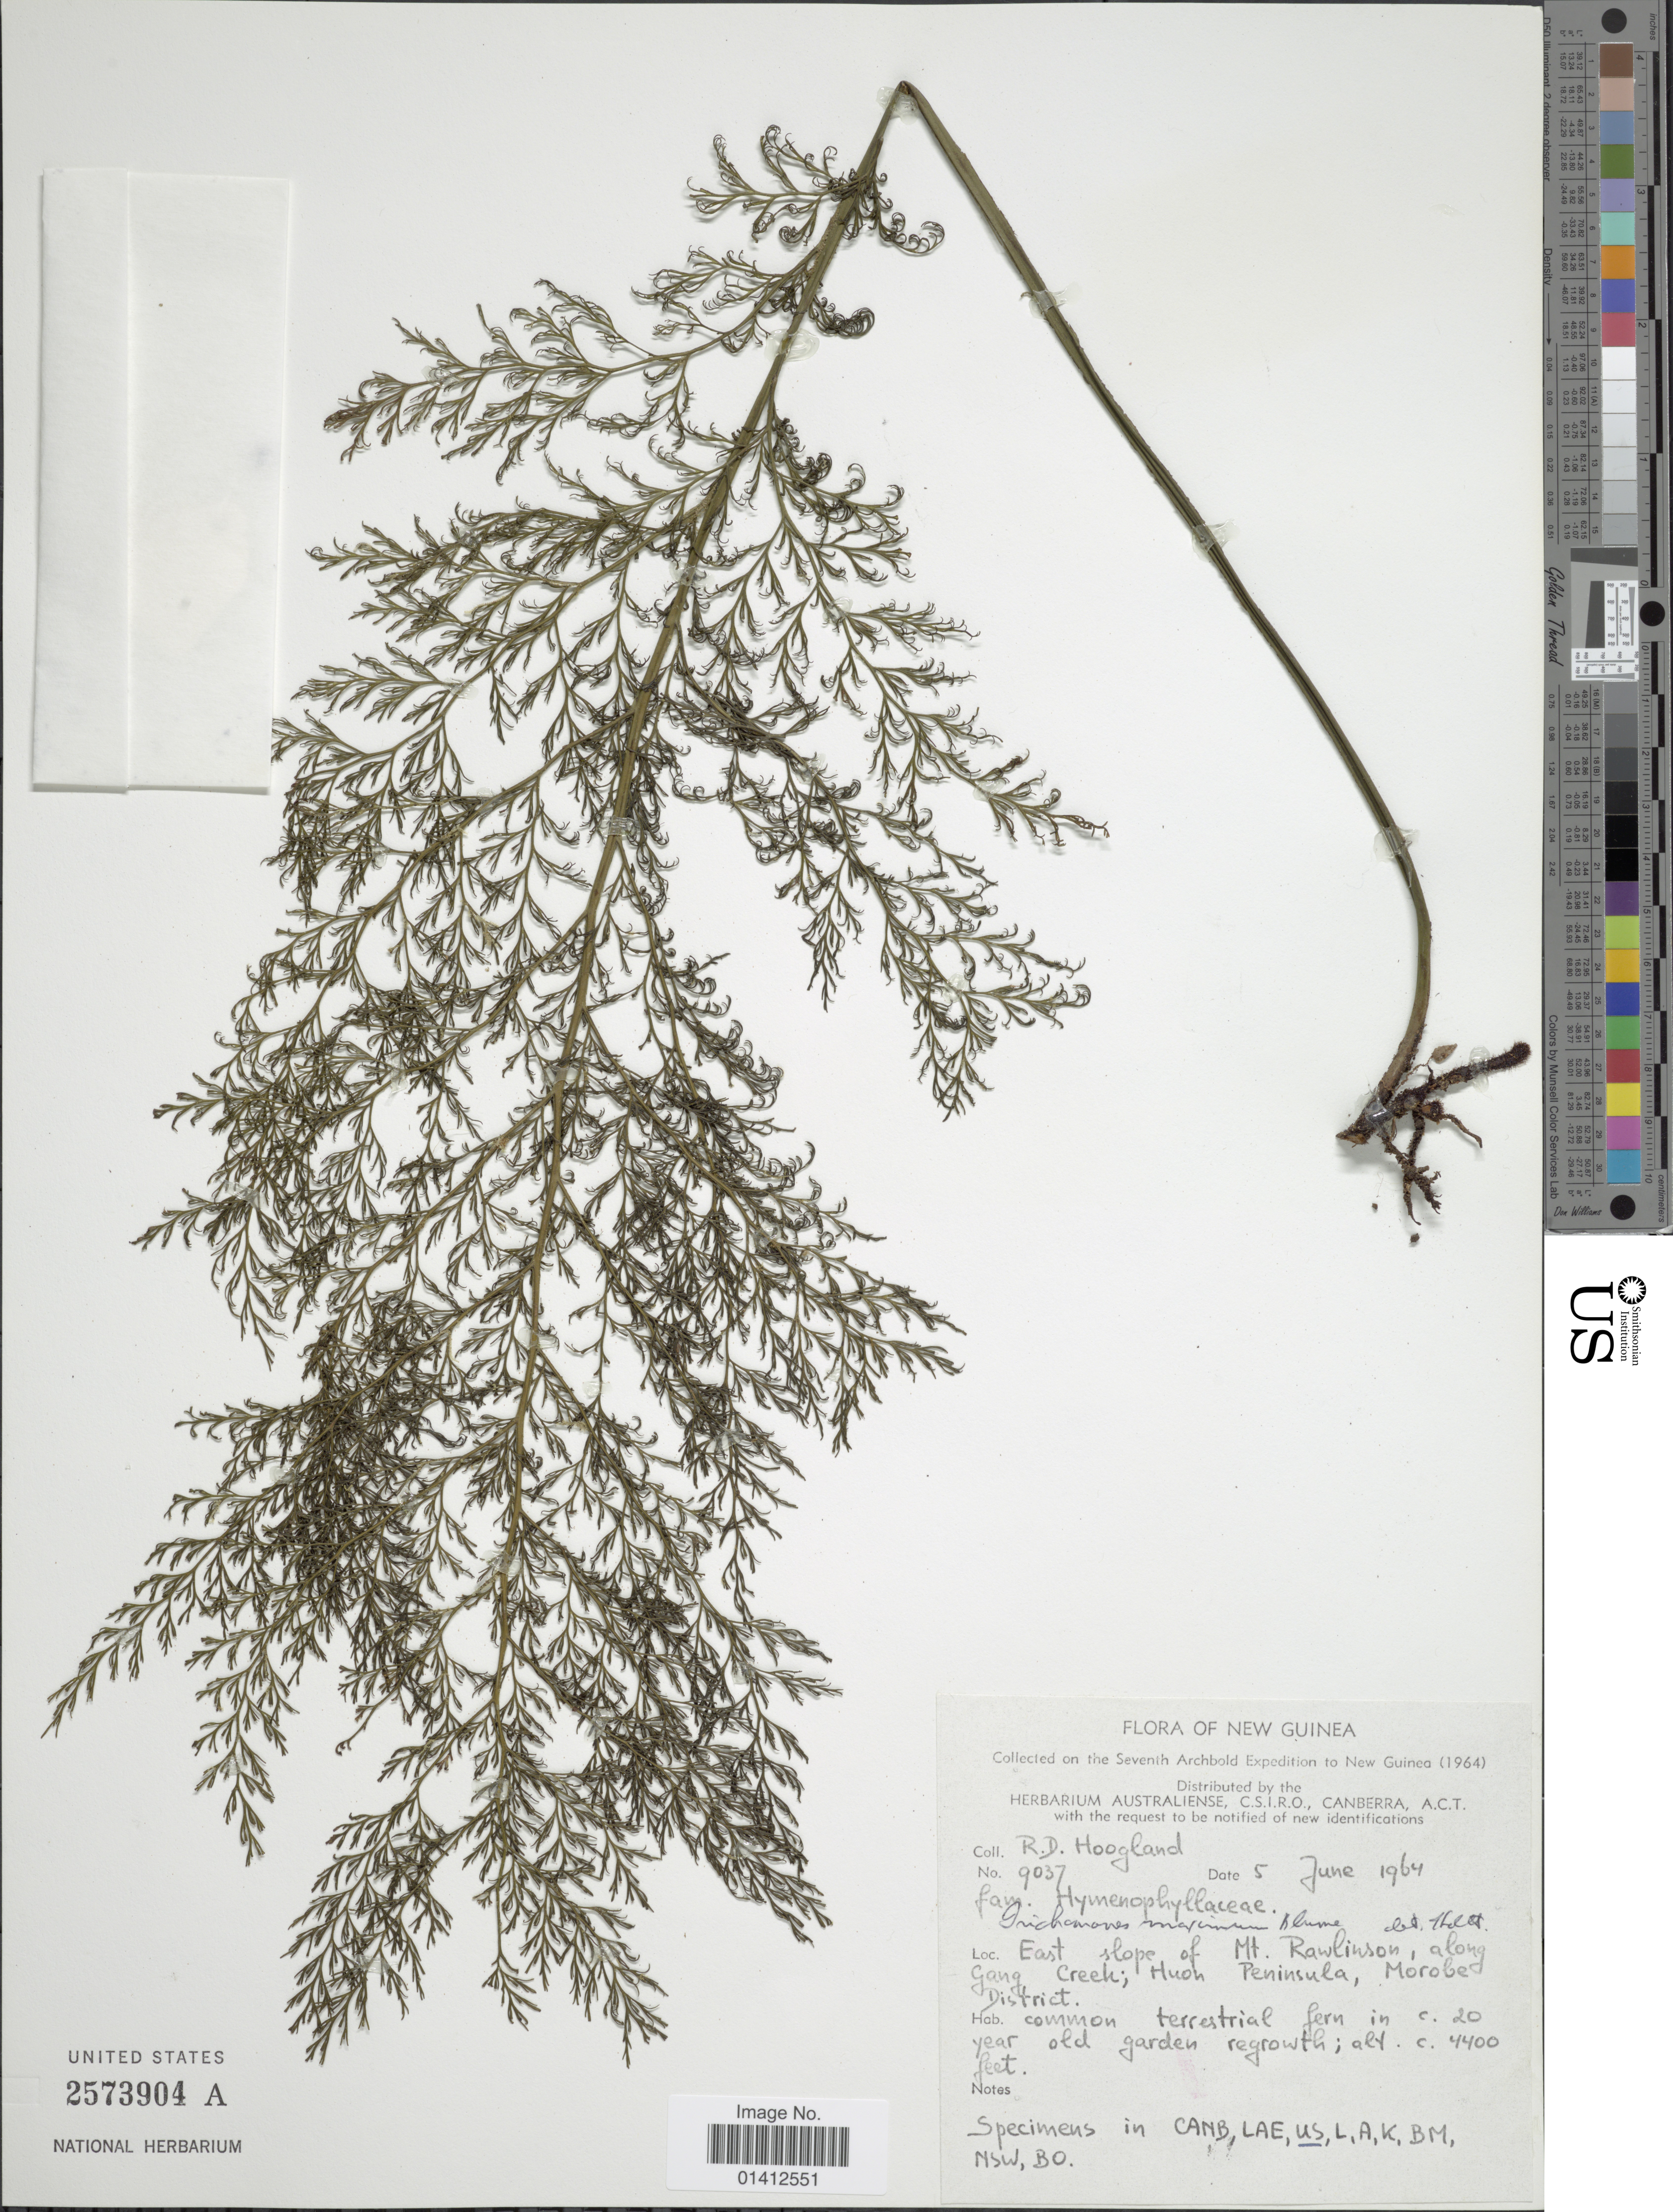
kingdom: Plantae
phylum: Tracheophyta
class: Polypodiopsida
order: Hymenophyllales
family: Hymenophyllaceae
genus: Vandenboschia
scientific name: Vandenboschia maxima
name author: (Blume) Copel.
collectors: R. D. Hoogland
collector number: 9037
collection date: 1964-06-05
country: Papua New Guinea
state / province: Morobe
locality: New Guinea, East slope of Mt Rawlinson, along Gang Creek; Huon Peninsula, Morobe District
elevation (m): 1341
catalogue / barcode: US 2573904A